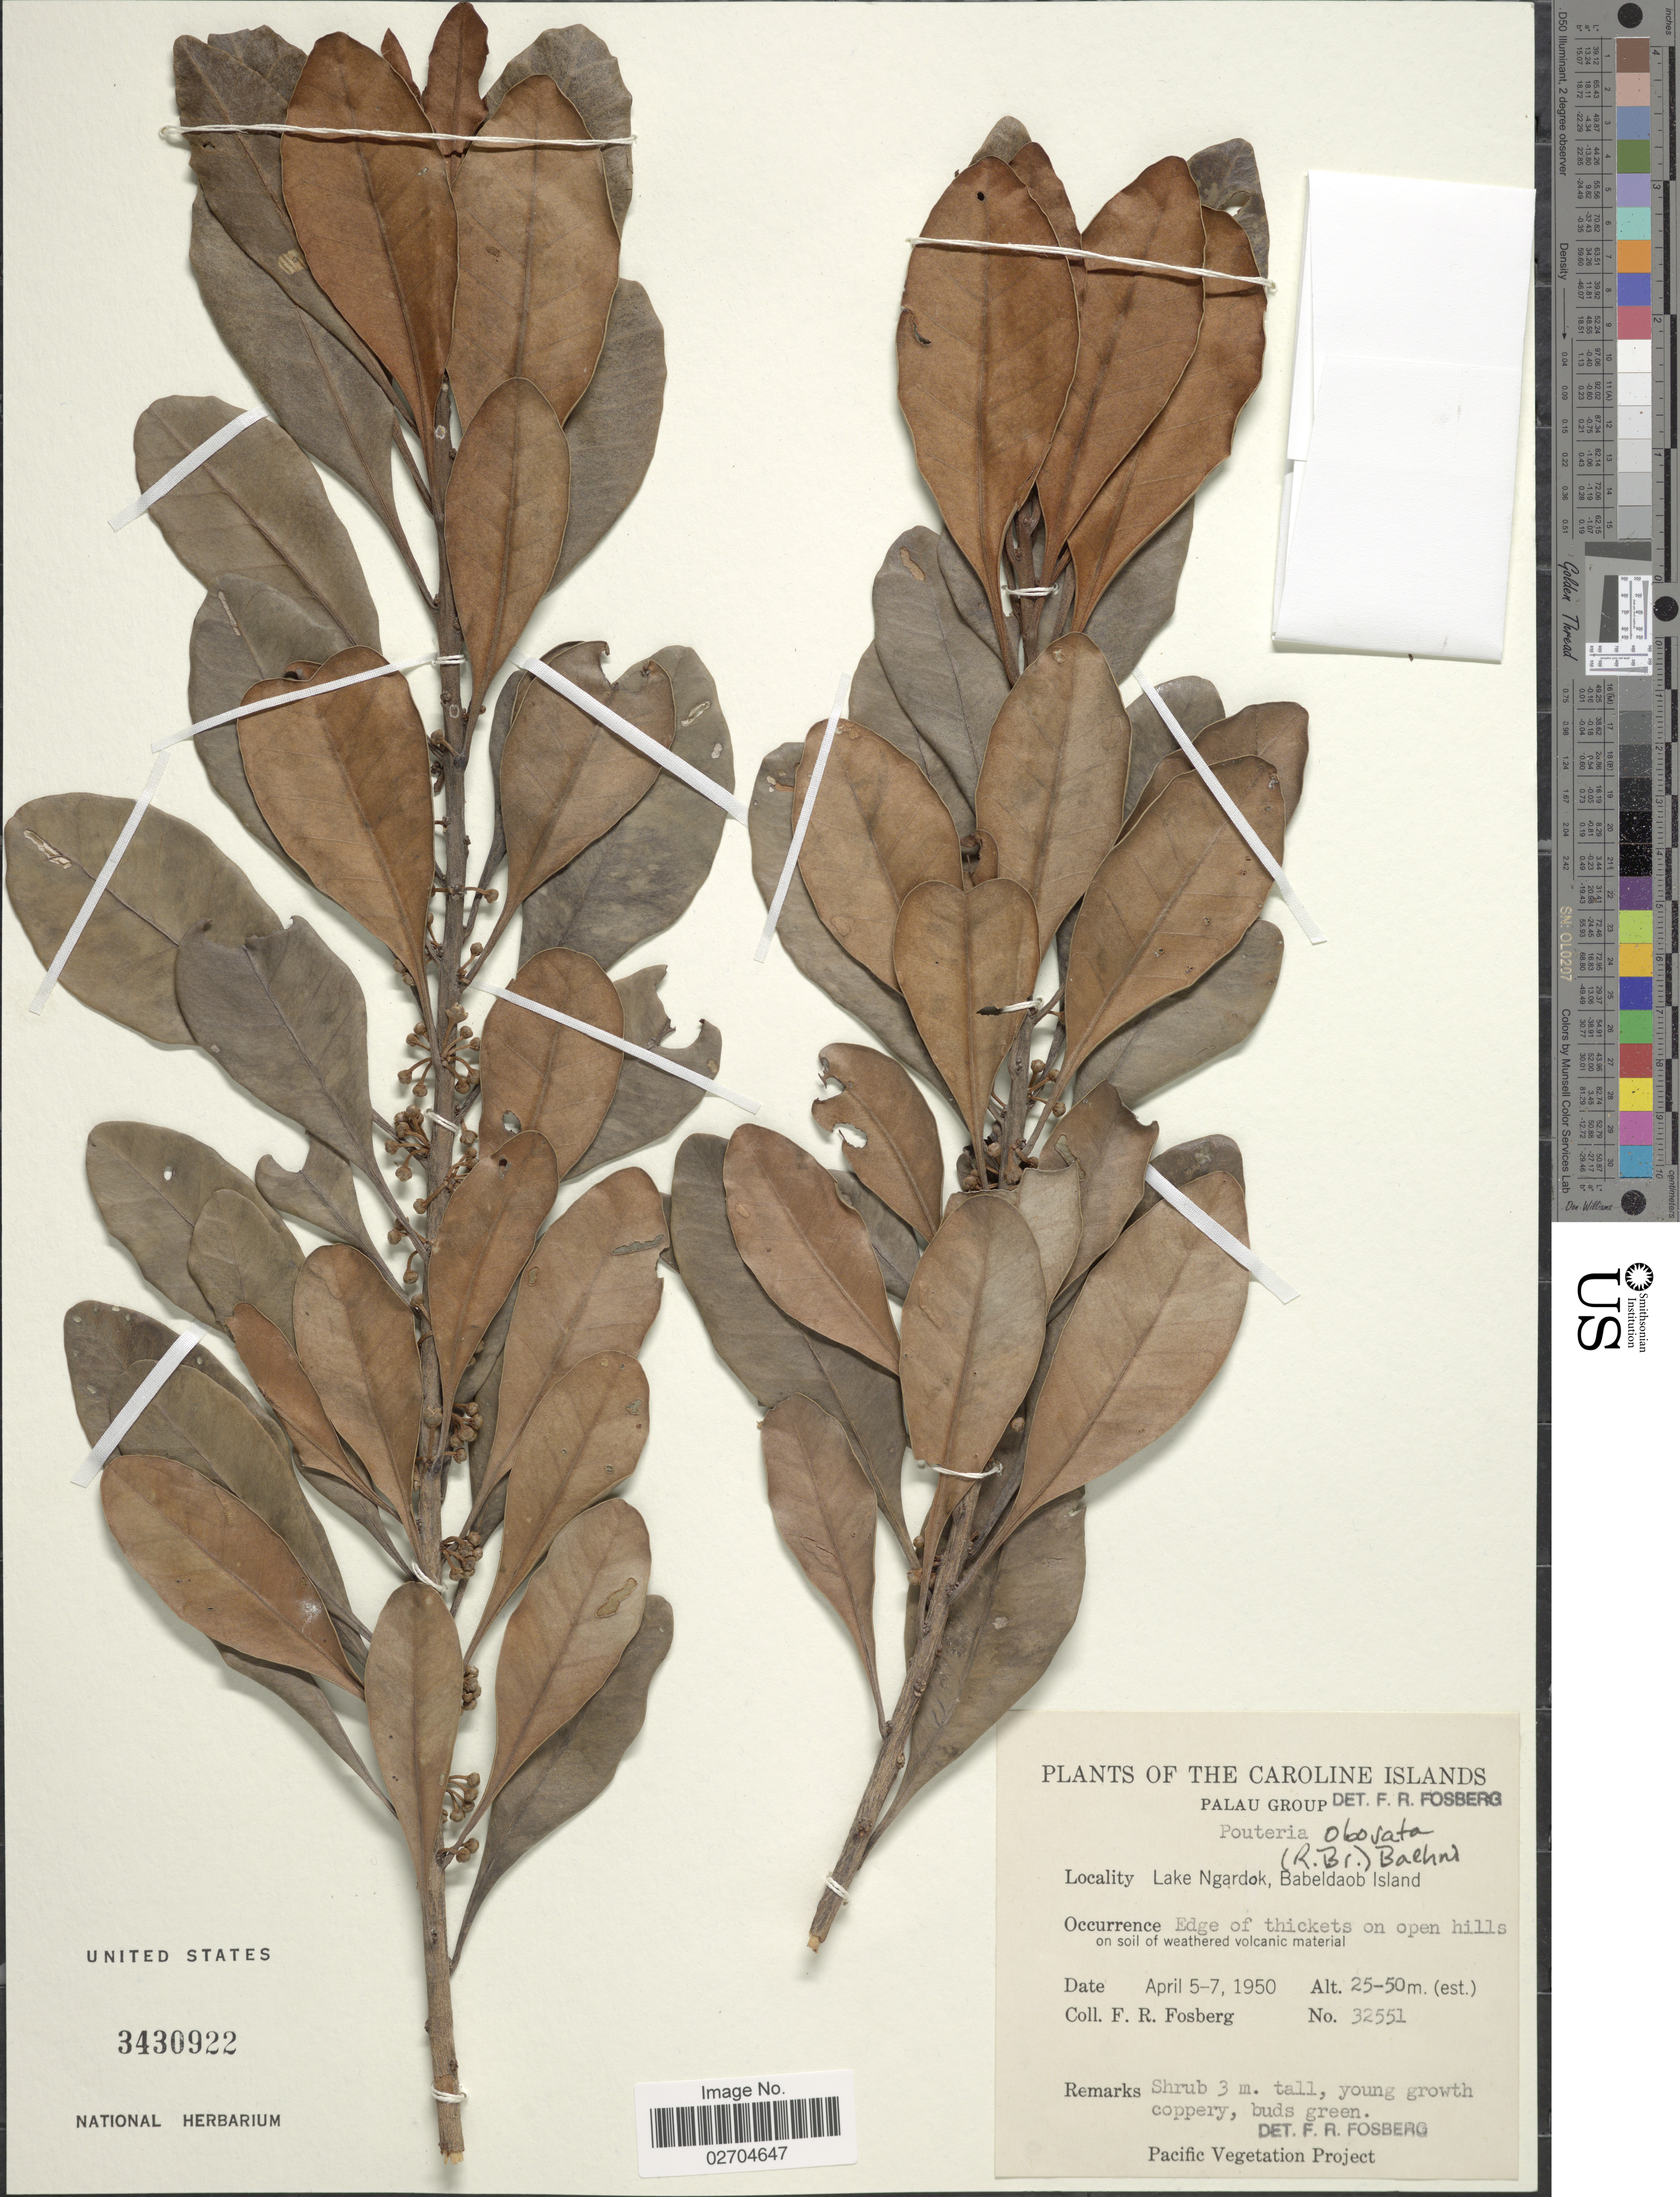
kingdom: Plantae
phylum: Tracheophyta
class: Magnoliopsida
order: Ericales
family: Sapotaceae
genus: Planchonella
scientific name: Planchonella obovata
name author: (R. Br.) Pierre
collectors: F. R. Fosberg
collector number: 32551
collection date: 1950-04-05/1950-04-07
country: Palau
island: Babeldaob [Babelthuap]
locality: Lake Ngardok, Babeldoab Island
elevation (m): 25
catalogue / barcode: US 3430922